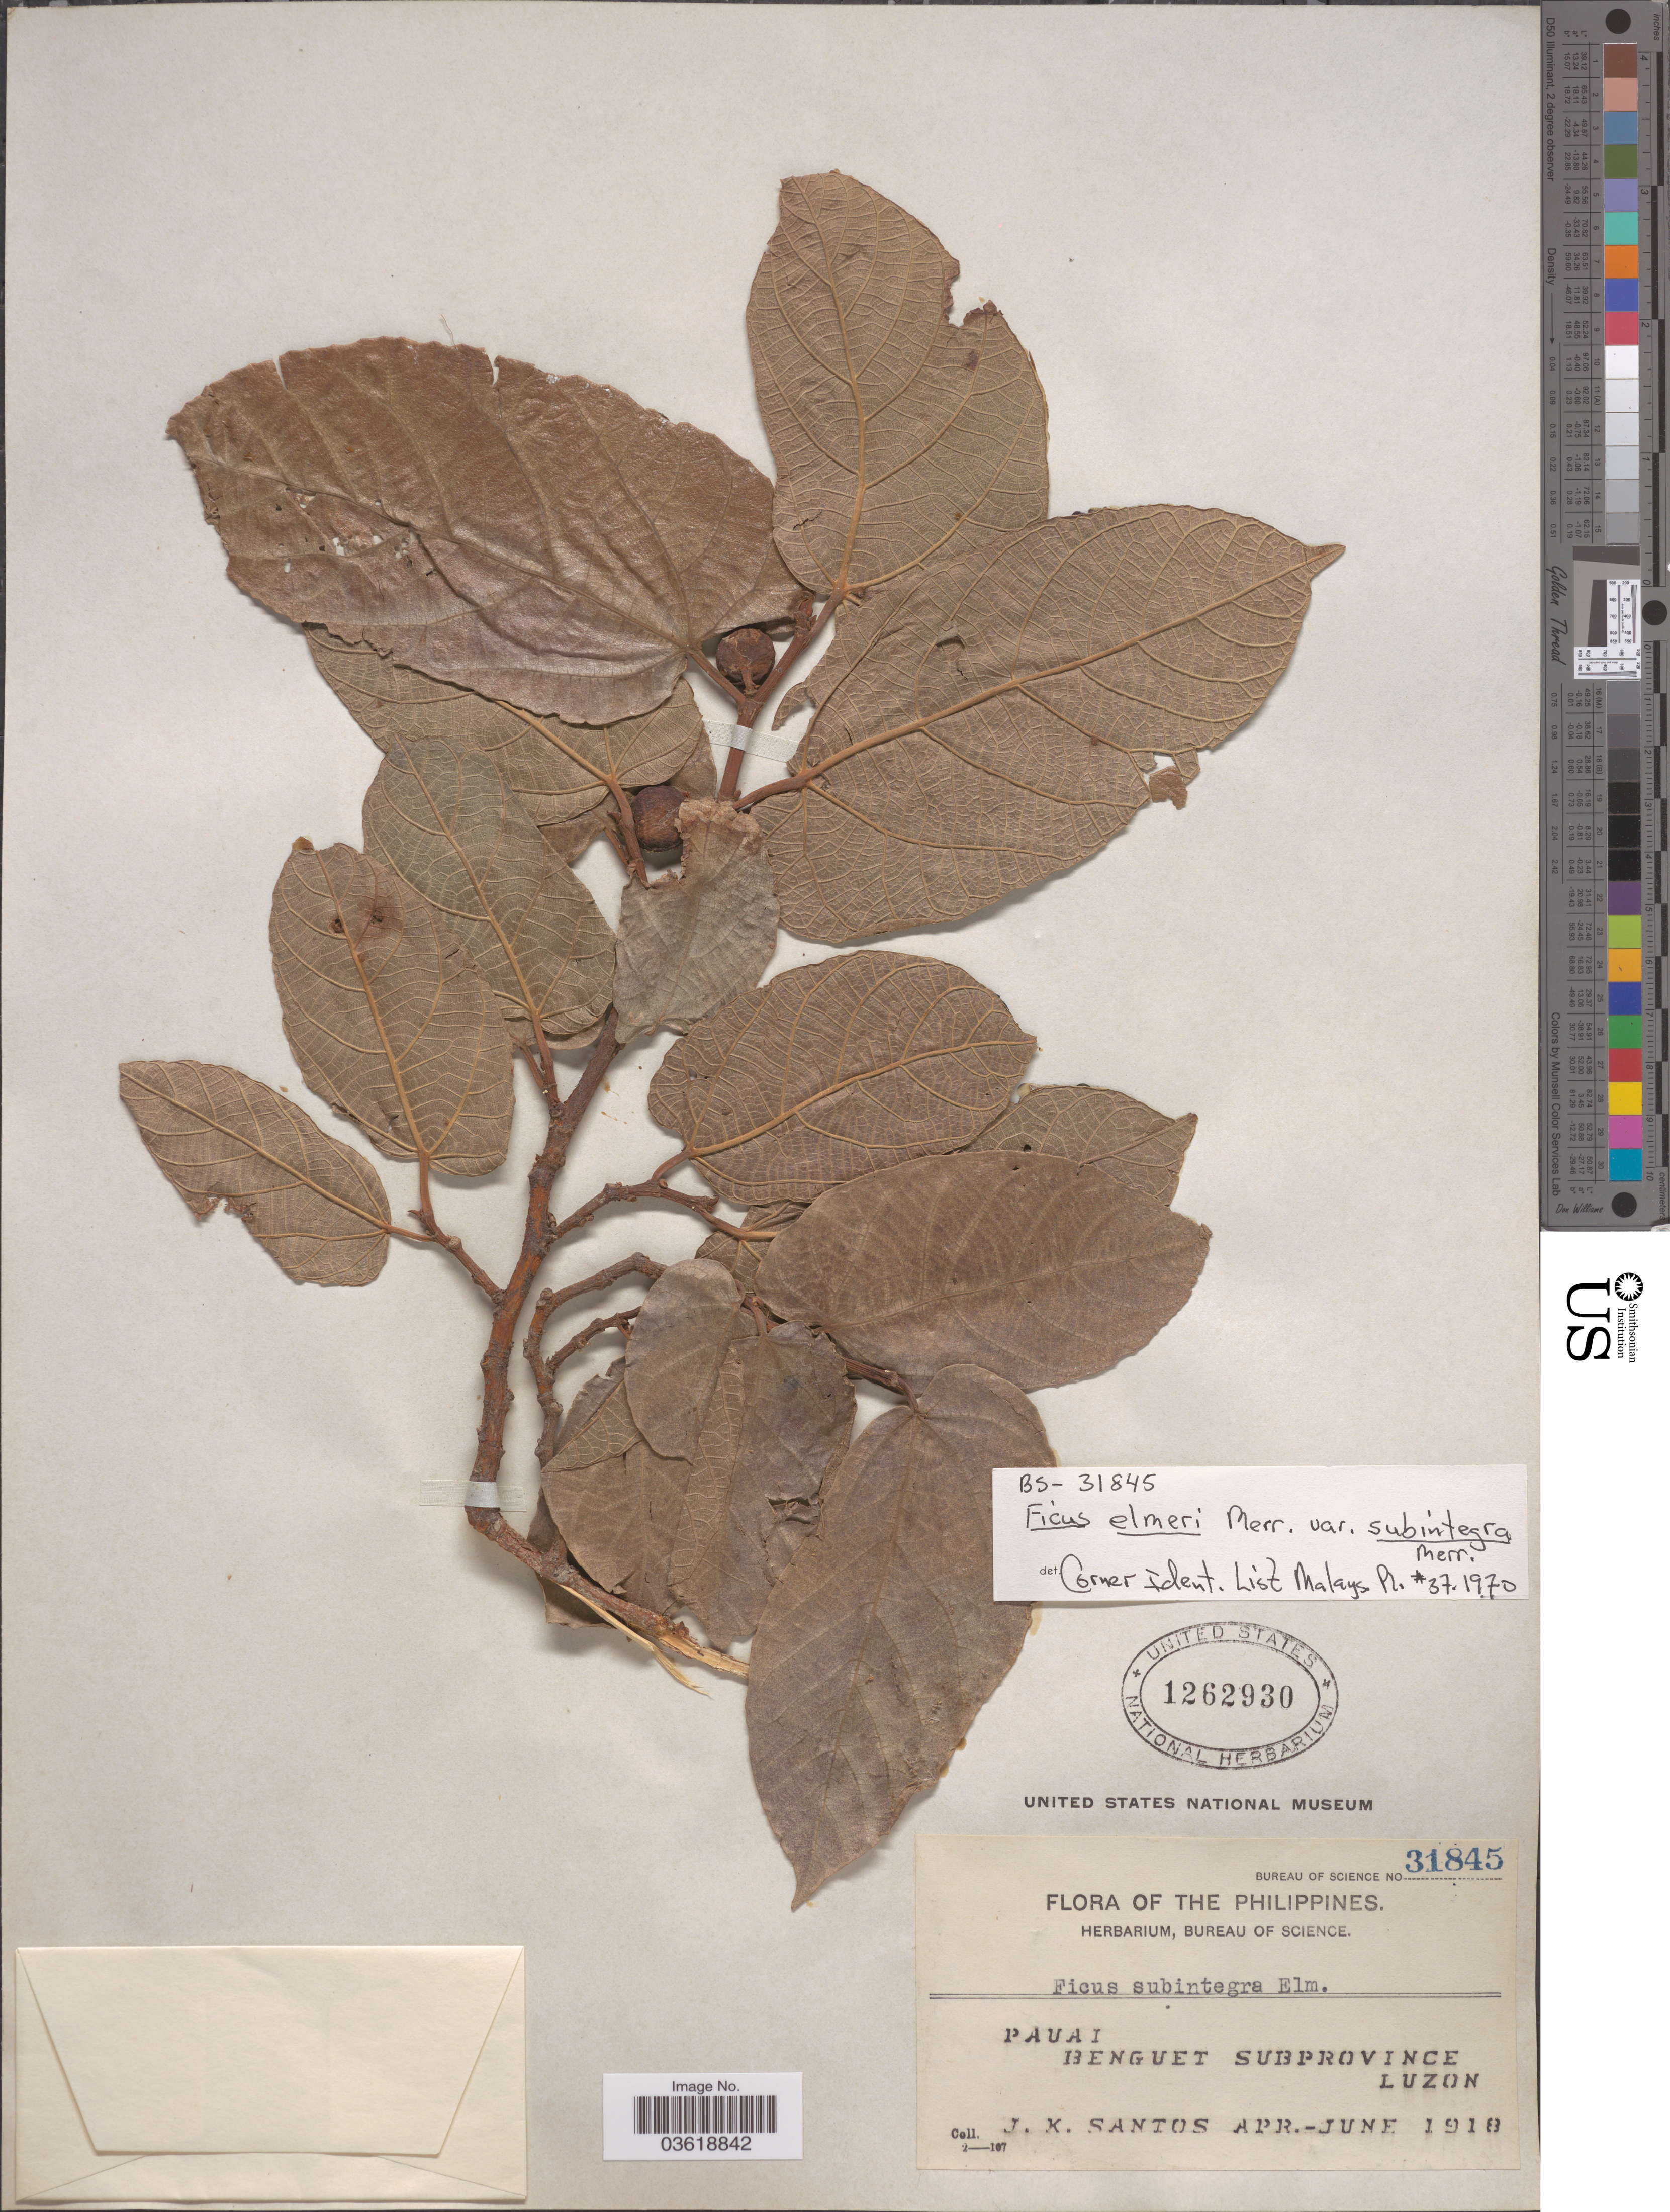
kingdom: Plantae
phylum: Tracheophyta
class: Magnoliopsida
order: Rosales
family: Moraceae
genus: Ficus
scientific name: Ficus elmeri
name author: Merr.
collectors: J. K. Santos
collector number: Bureau of Science 31845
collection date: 1918-04/1918-06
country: Philippines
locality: Pauai. Benguet Subprovince. Luzon.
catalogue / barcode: US 1262930